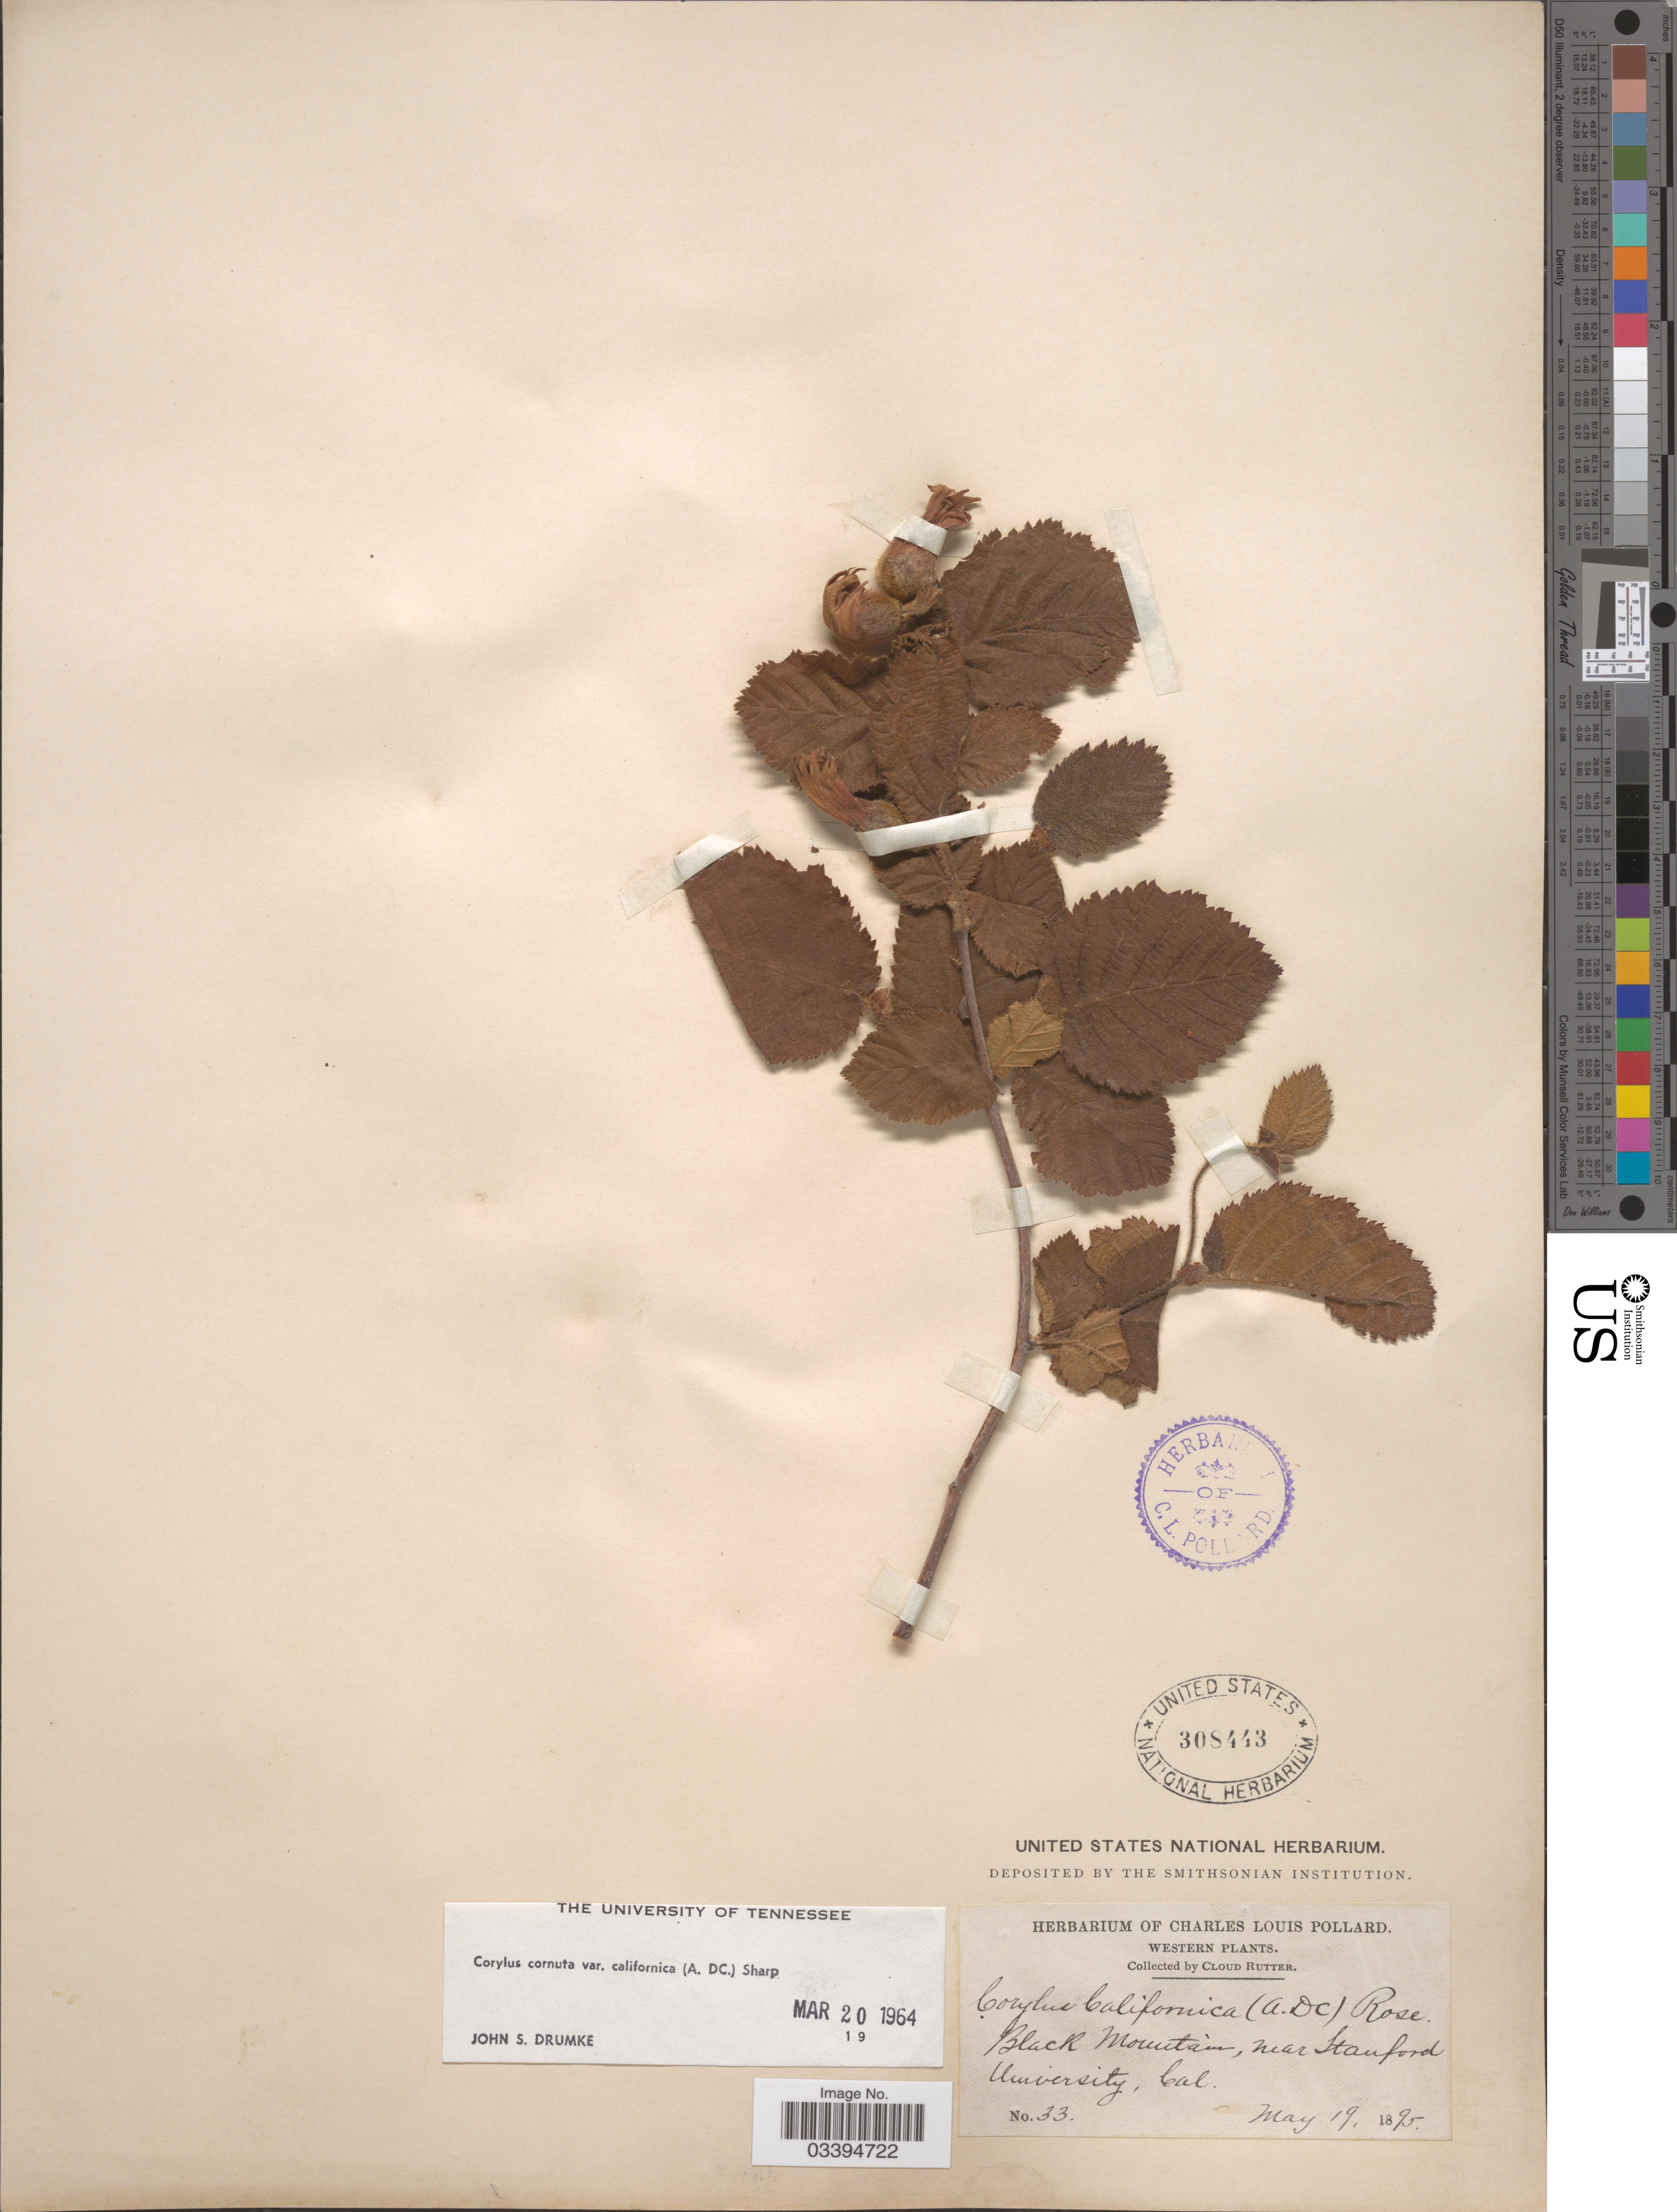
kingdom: Plantae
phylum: Tracheophyta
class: Magnoliopsida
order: Fagales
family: Betulaceae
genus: Corylus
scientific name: Corylus cornuta var. californica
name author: Marshall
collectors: C. Rutter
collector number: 33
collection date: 1895-05-19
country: United States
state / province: California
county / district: Santa Clara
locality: Western, Black Mountain, near Stanford University.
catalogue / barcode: US 308443